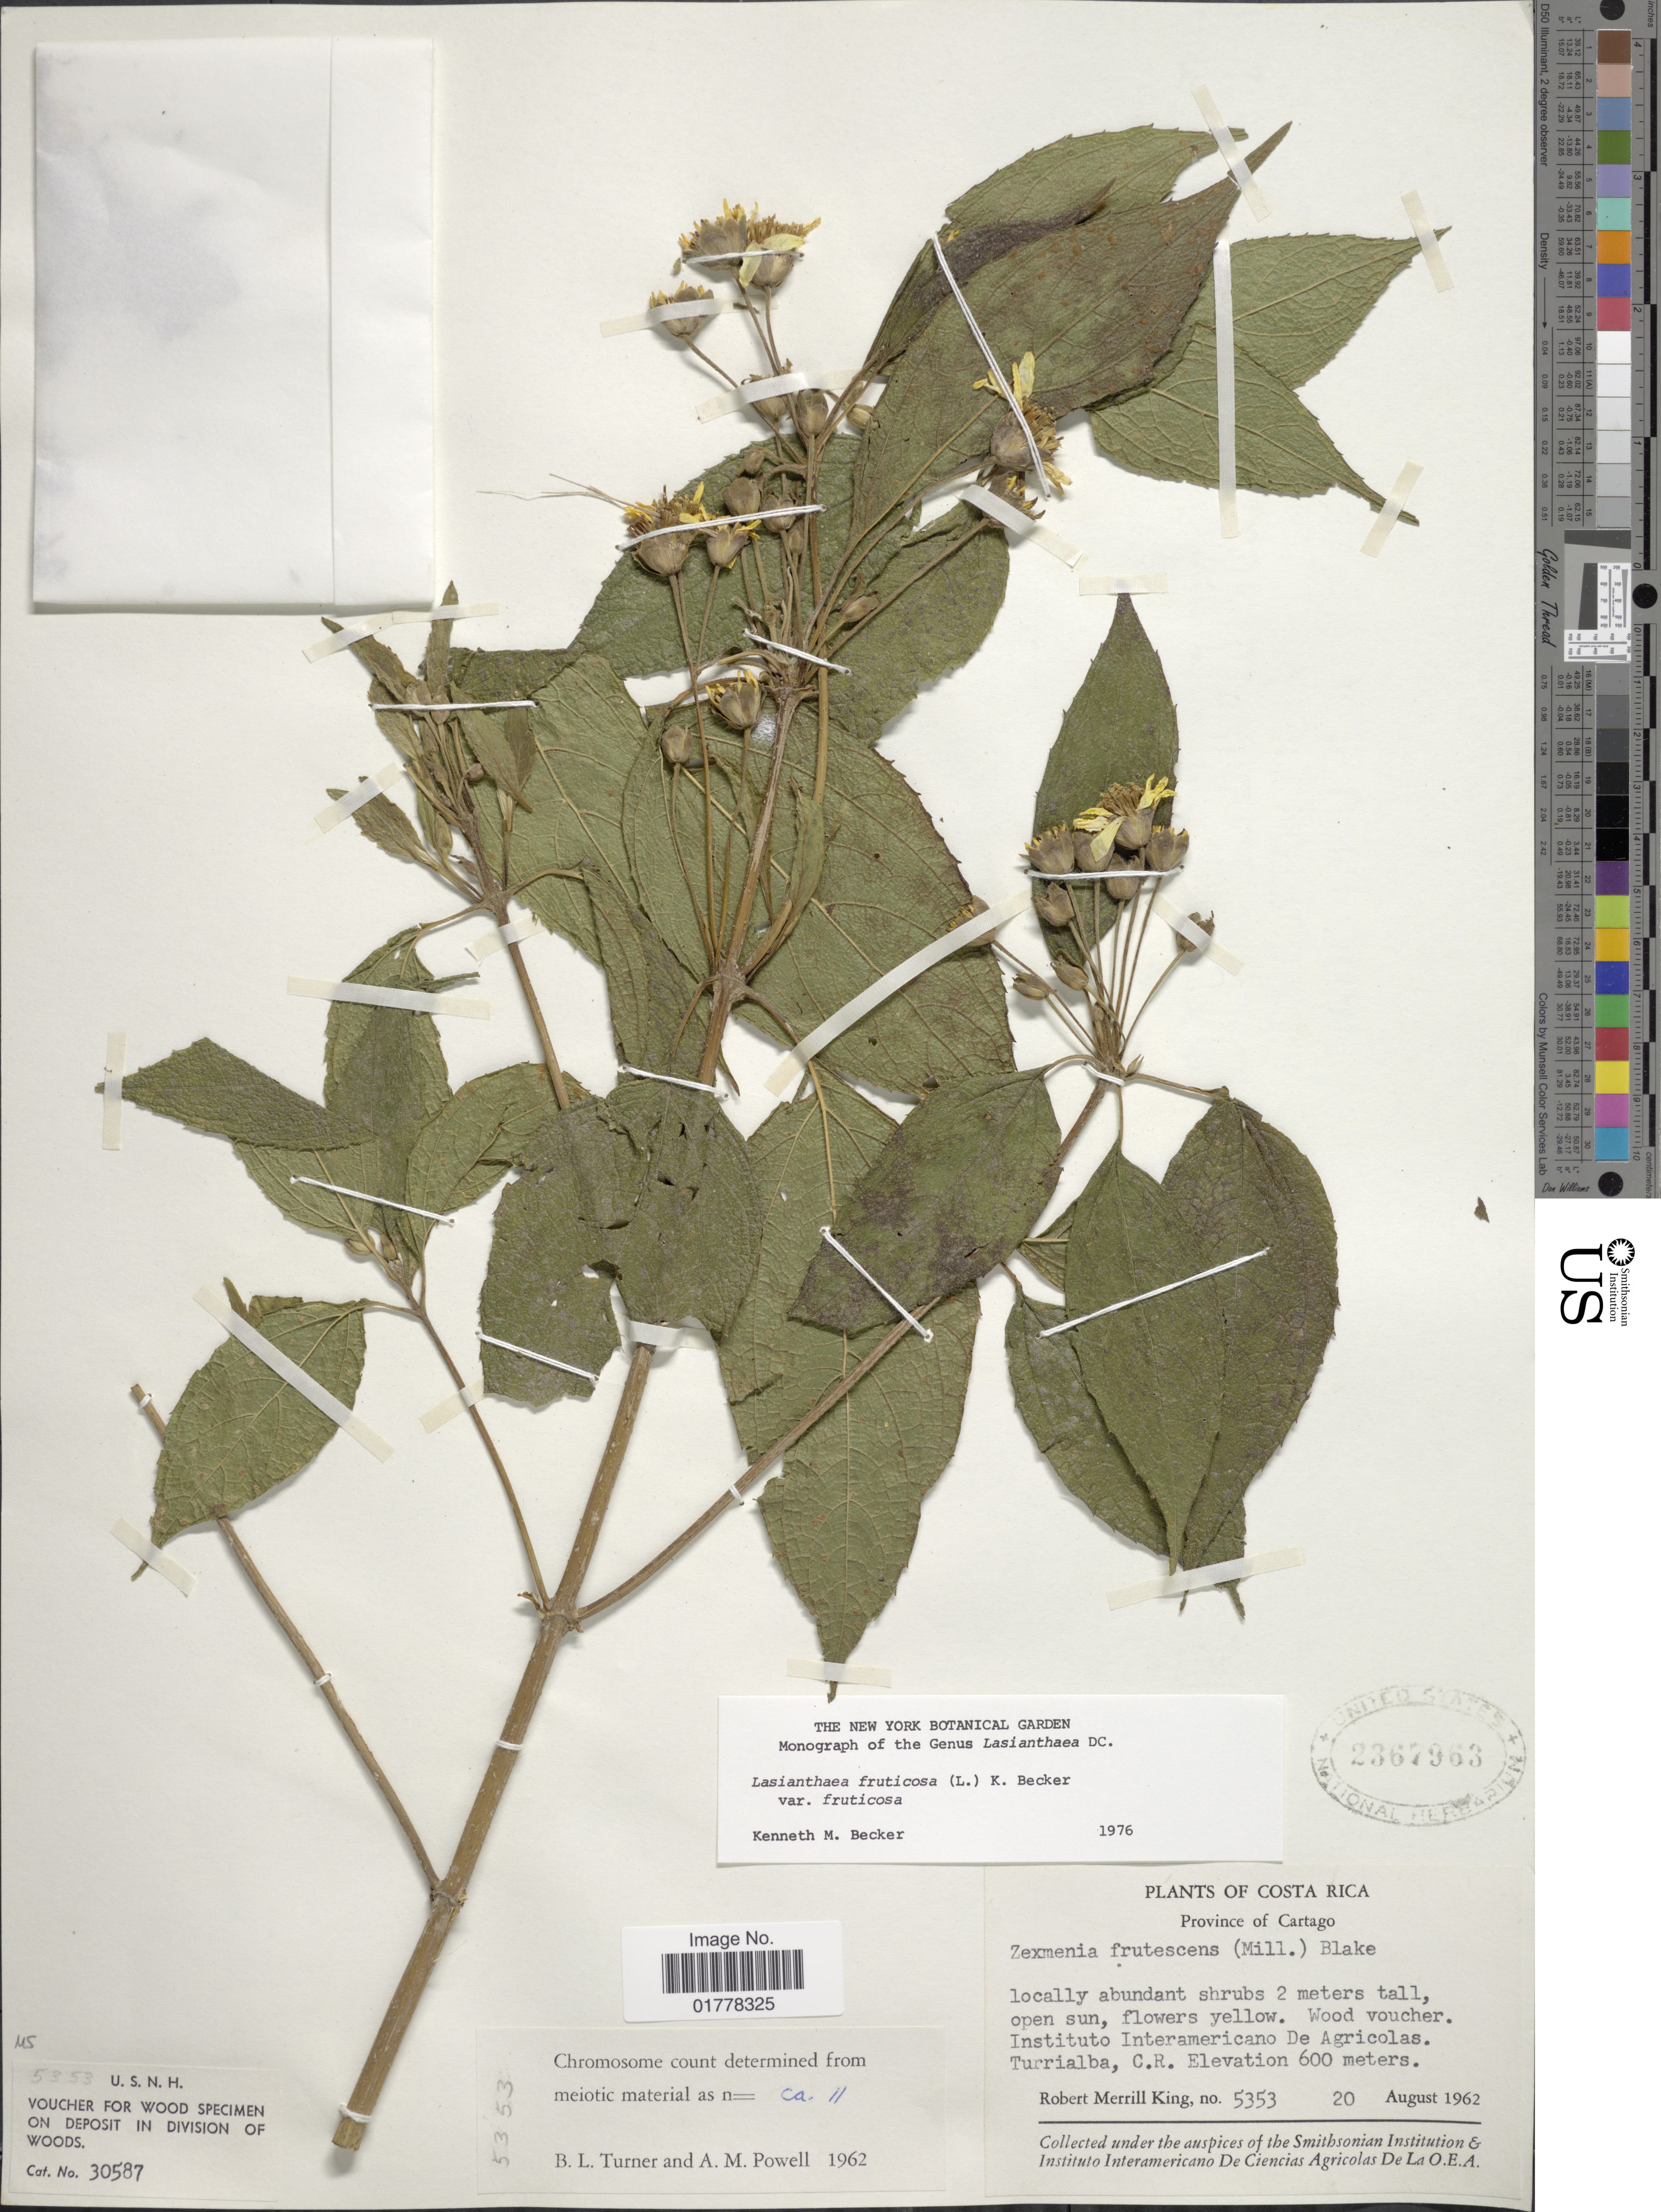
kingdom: Plantae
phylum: Tracheophyta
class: Magnoliopsida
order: Asterales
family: Asteraceae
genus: Lasianthaea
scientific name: Lasianthaea fruticosa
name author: (L.) K.M. Becker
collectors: R. M. King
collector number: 5353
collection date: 1962-08-20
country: Costa Rica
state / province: Cartago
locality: Province of Cartago. Instituto Interamericano De Agricolas. Turrialba, C.R.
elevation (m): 600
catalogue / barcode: US 2367963